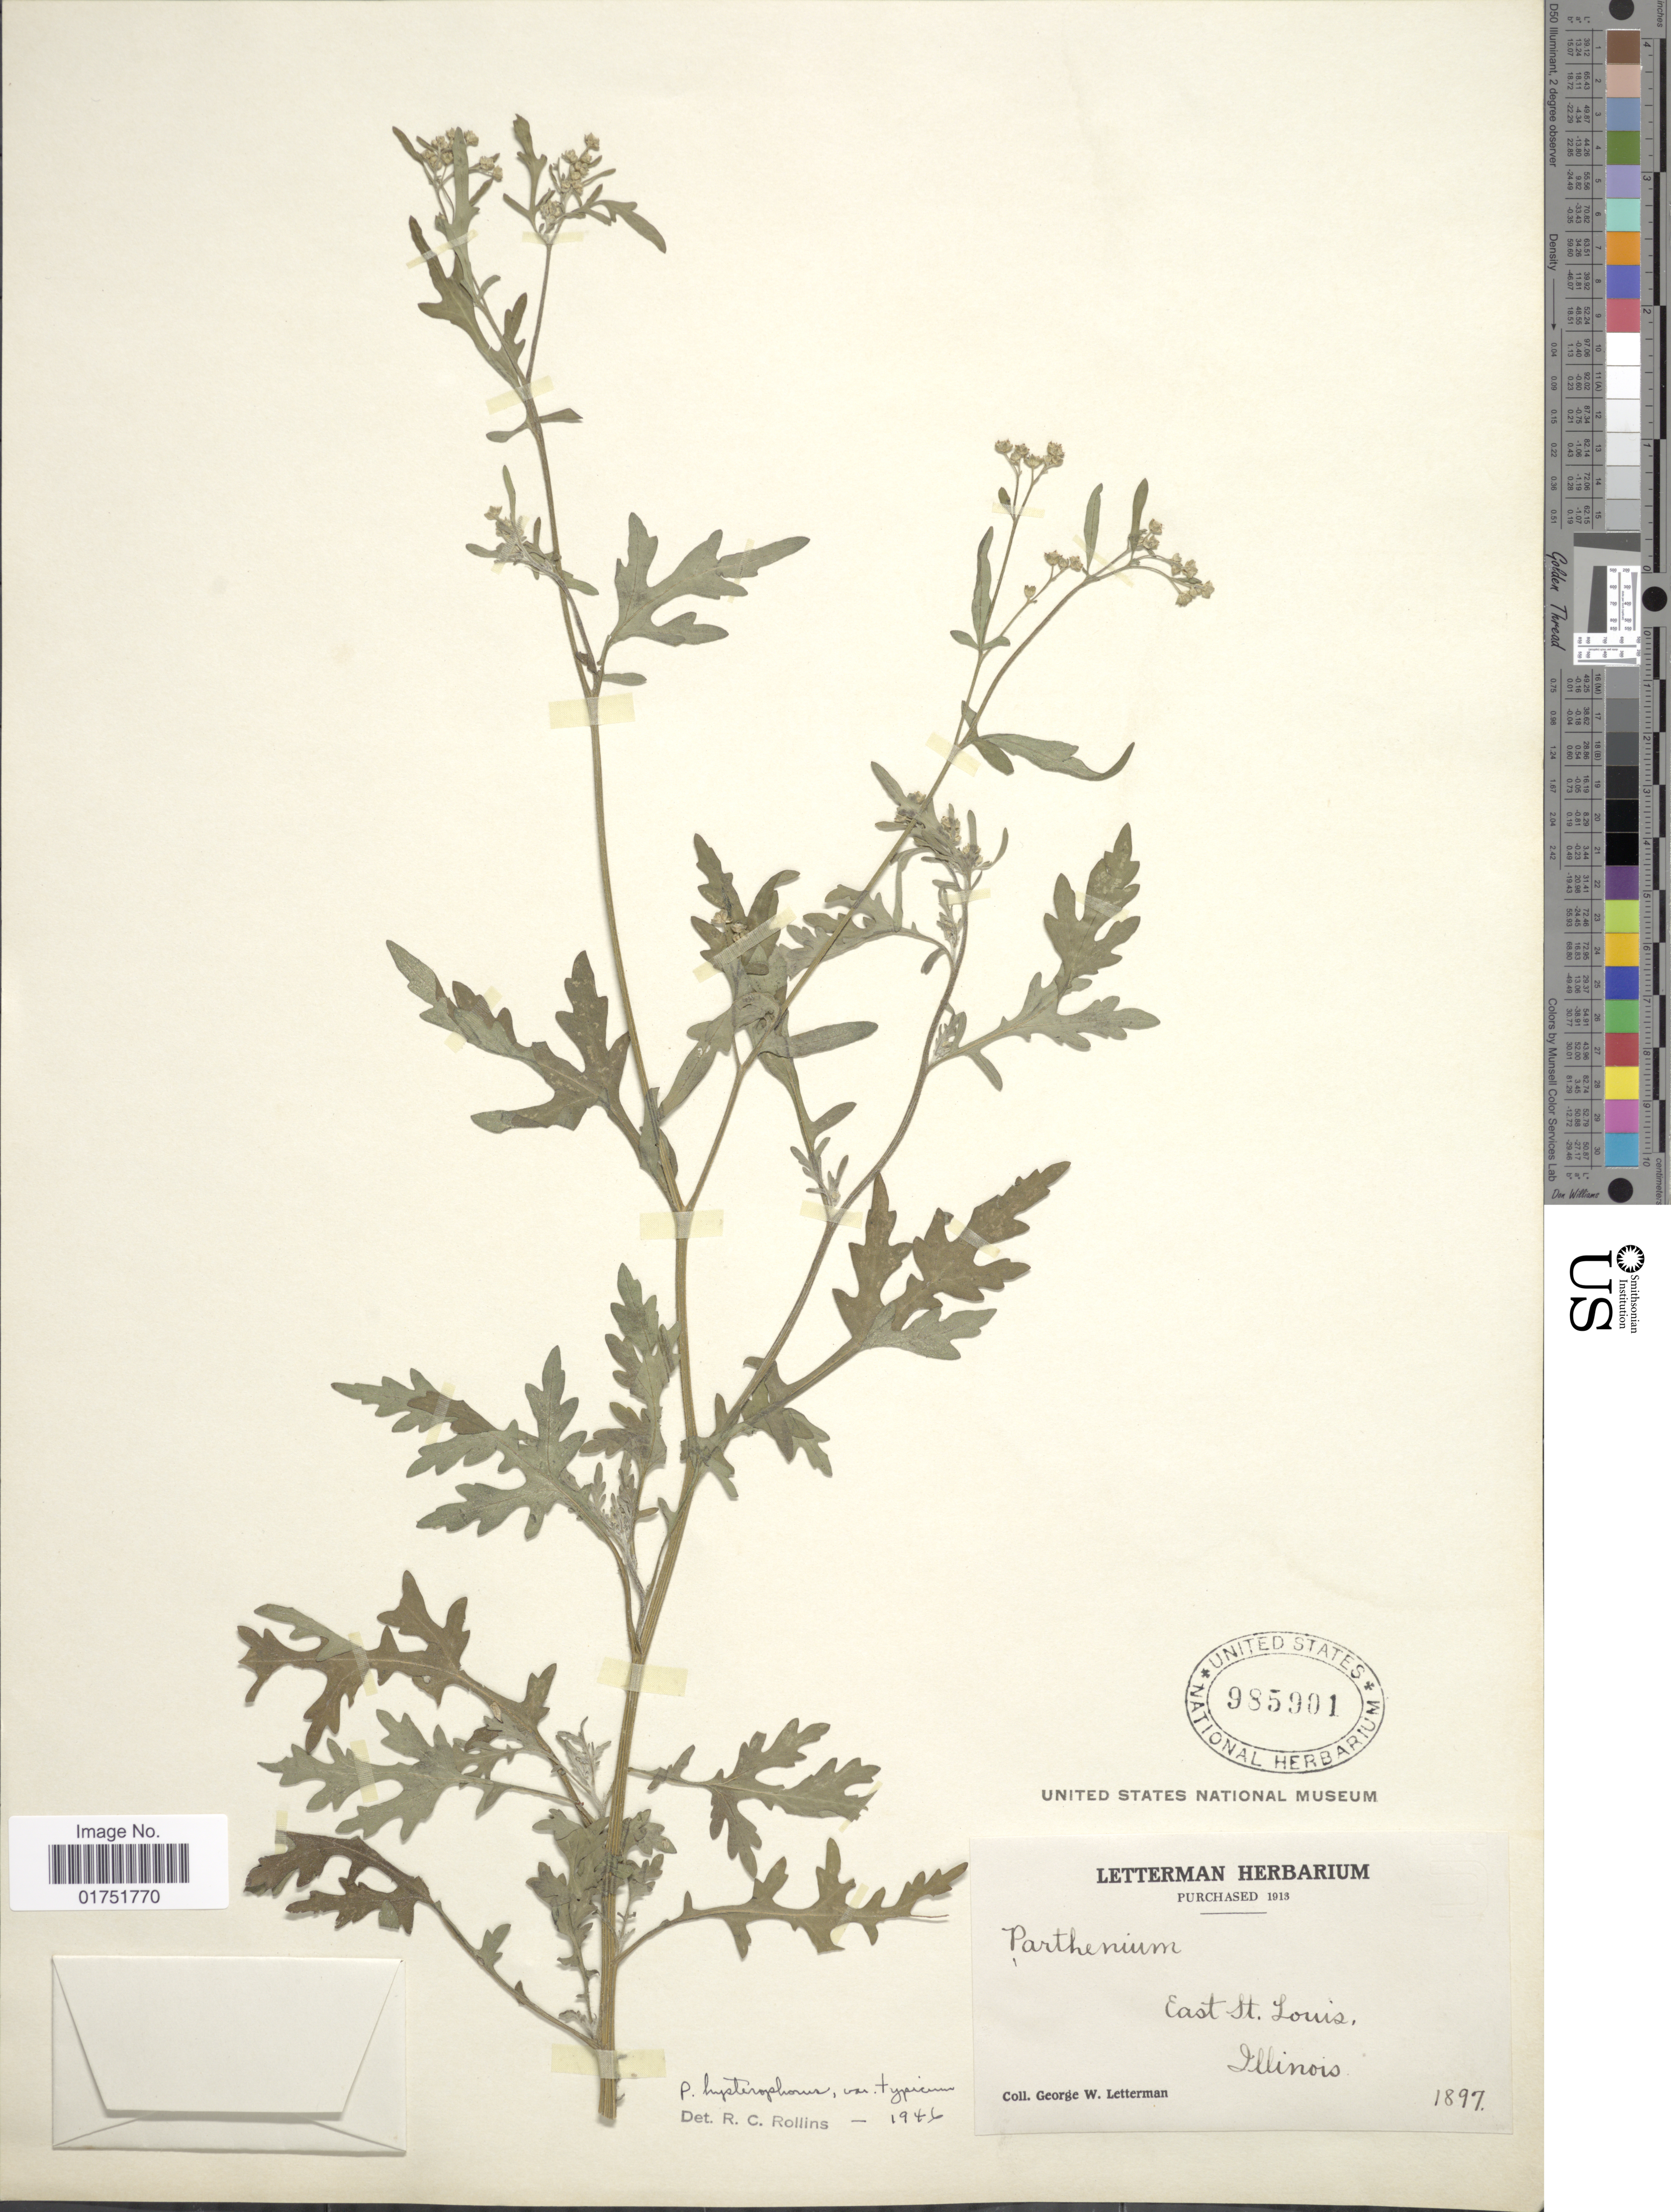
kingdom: Plantae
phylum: Tracheophyta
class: Magnoliopsida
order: Asterales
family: Asteraceae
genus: Parthenium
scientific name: Parthenium hysterophorus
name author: L.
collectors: G. W. Letterman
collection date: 1897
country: United States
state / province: Illinois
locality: East. St. Louis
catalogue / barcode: US 985901